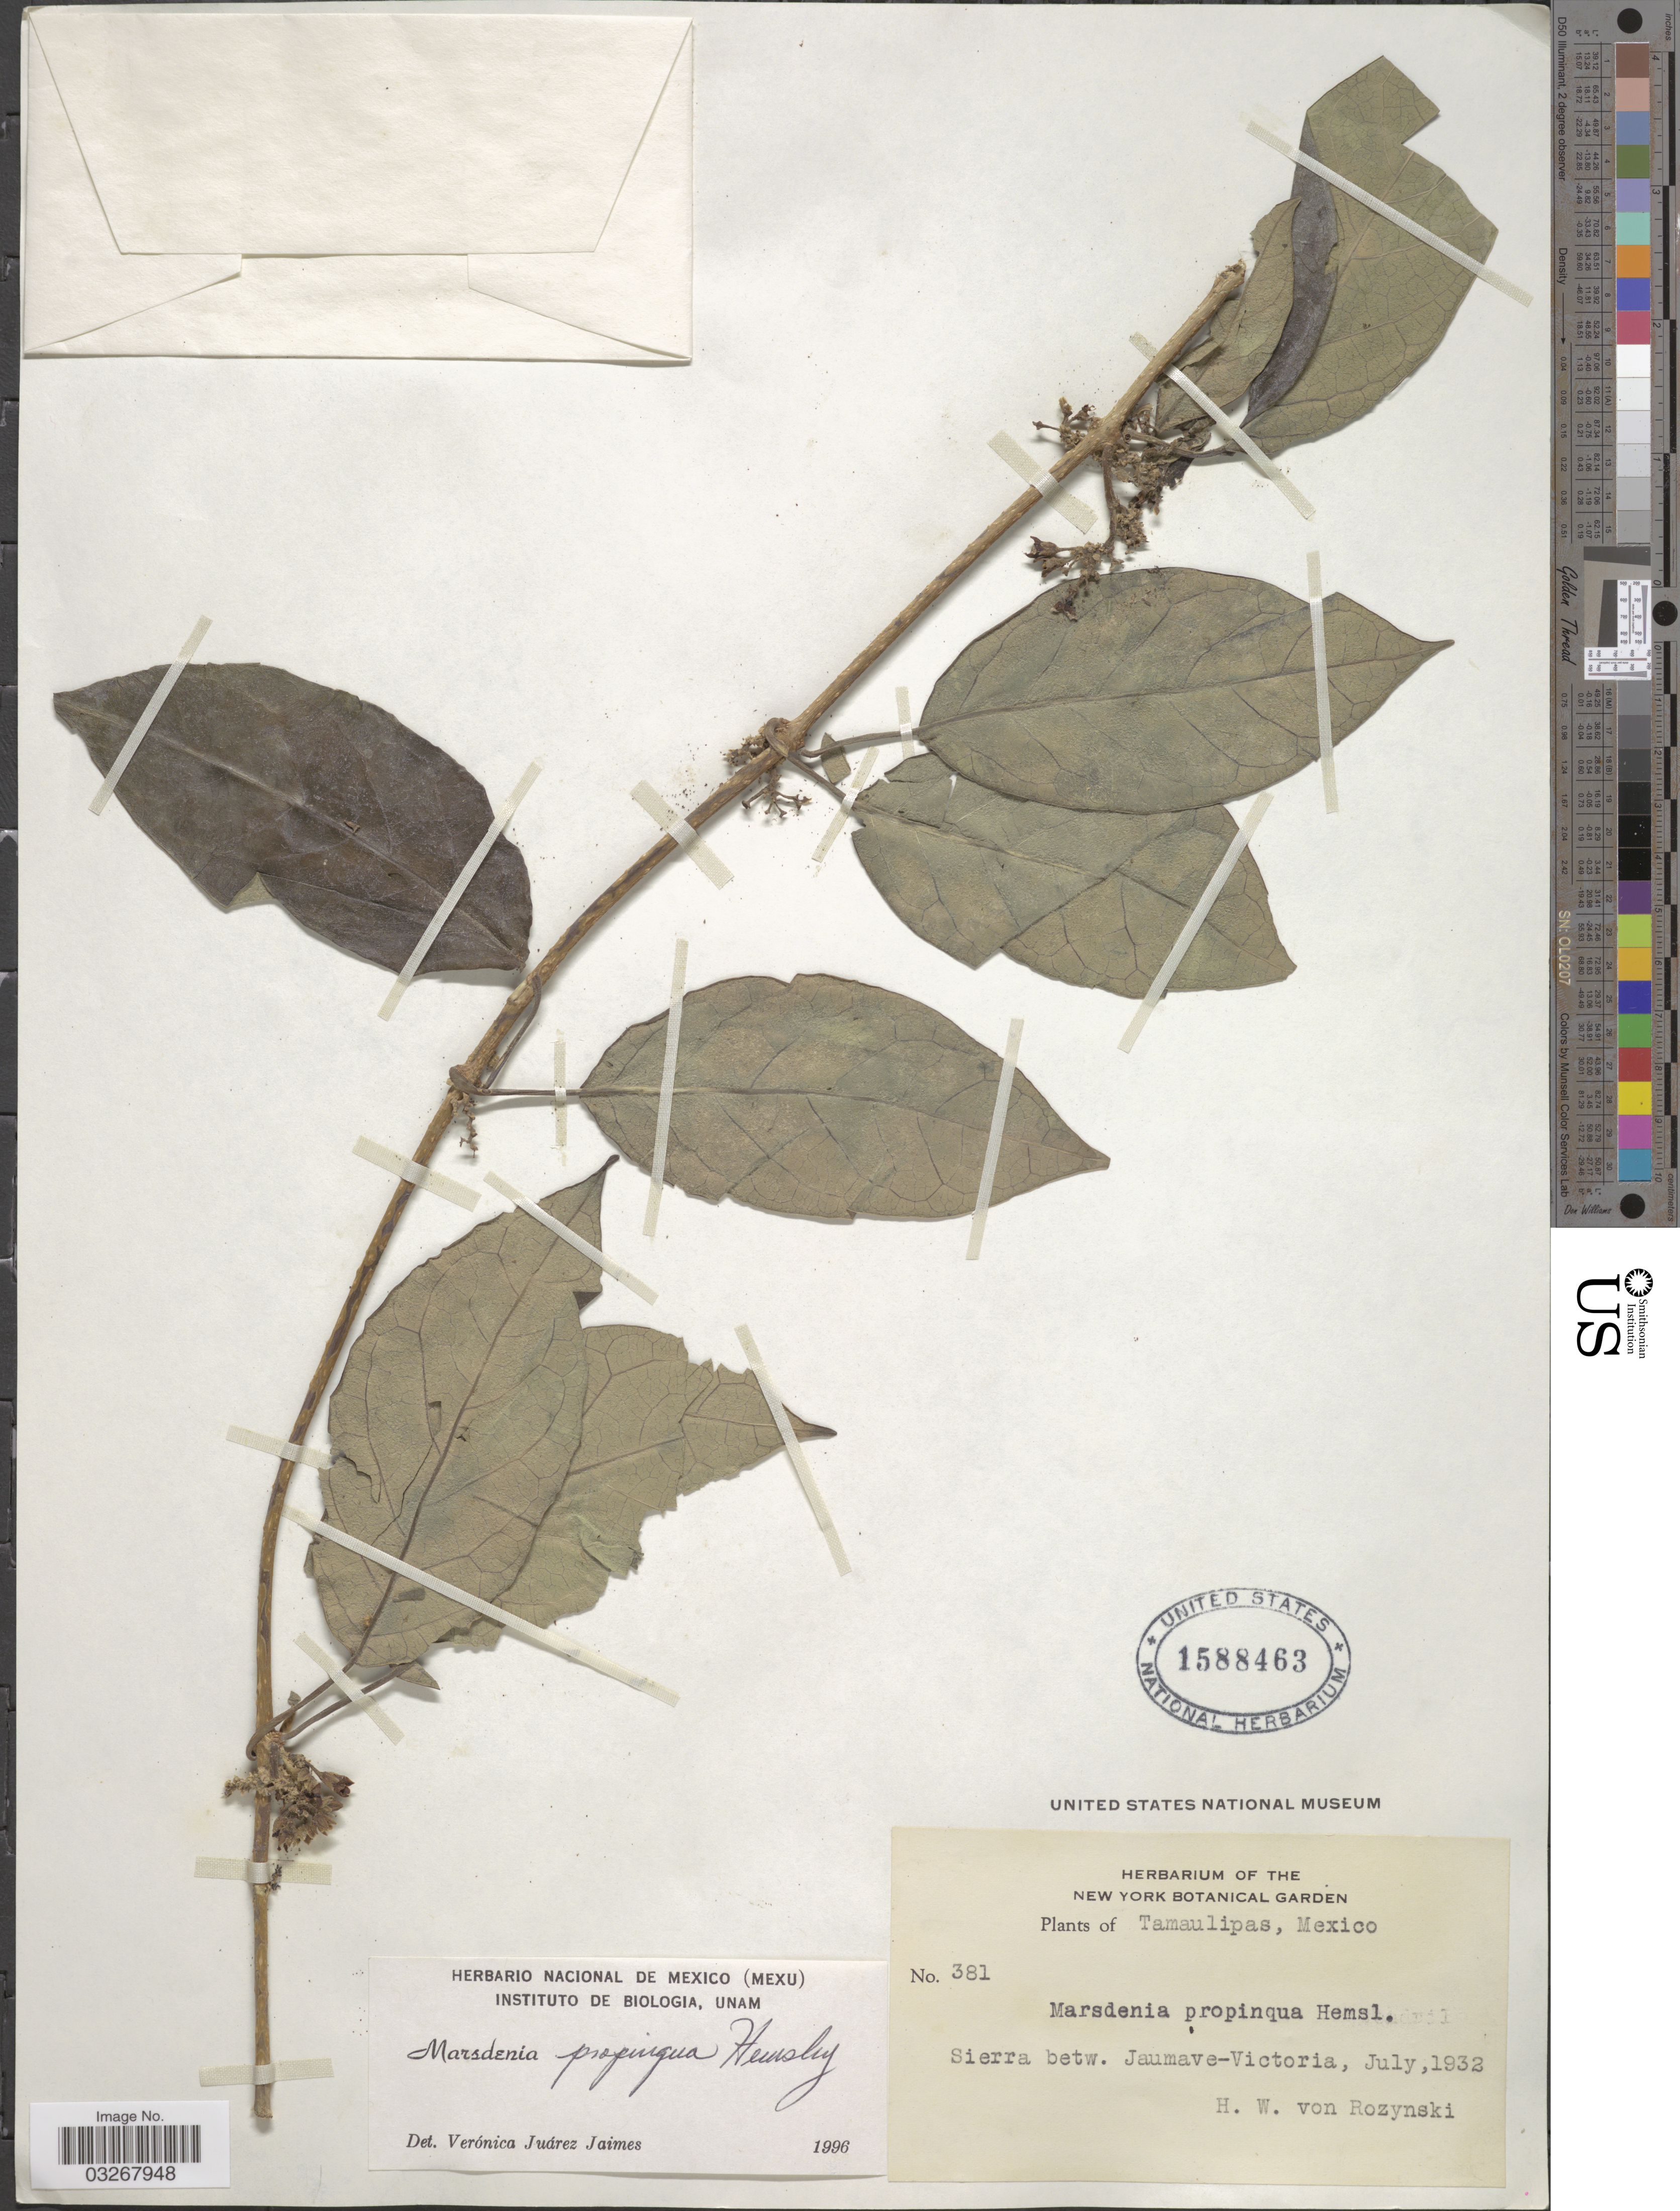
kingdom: Plantae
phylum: Tracheophyta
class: Magnoliopsida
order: Gentianales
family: Apocynaceae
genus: Marsdenia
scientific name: Marsdenia propinqua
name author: Hemsl.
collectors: Rozynski, H. W. von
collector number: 381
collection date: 1932-07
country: Mexico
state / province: Tamaulipas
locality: Sierra betw. Jaumave-Victoria.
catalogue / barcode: US 1588463